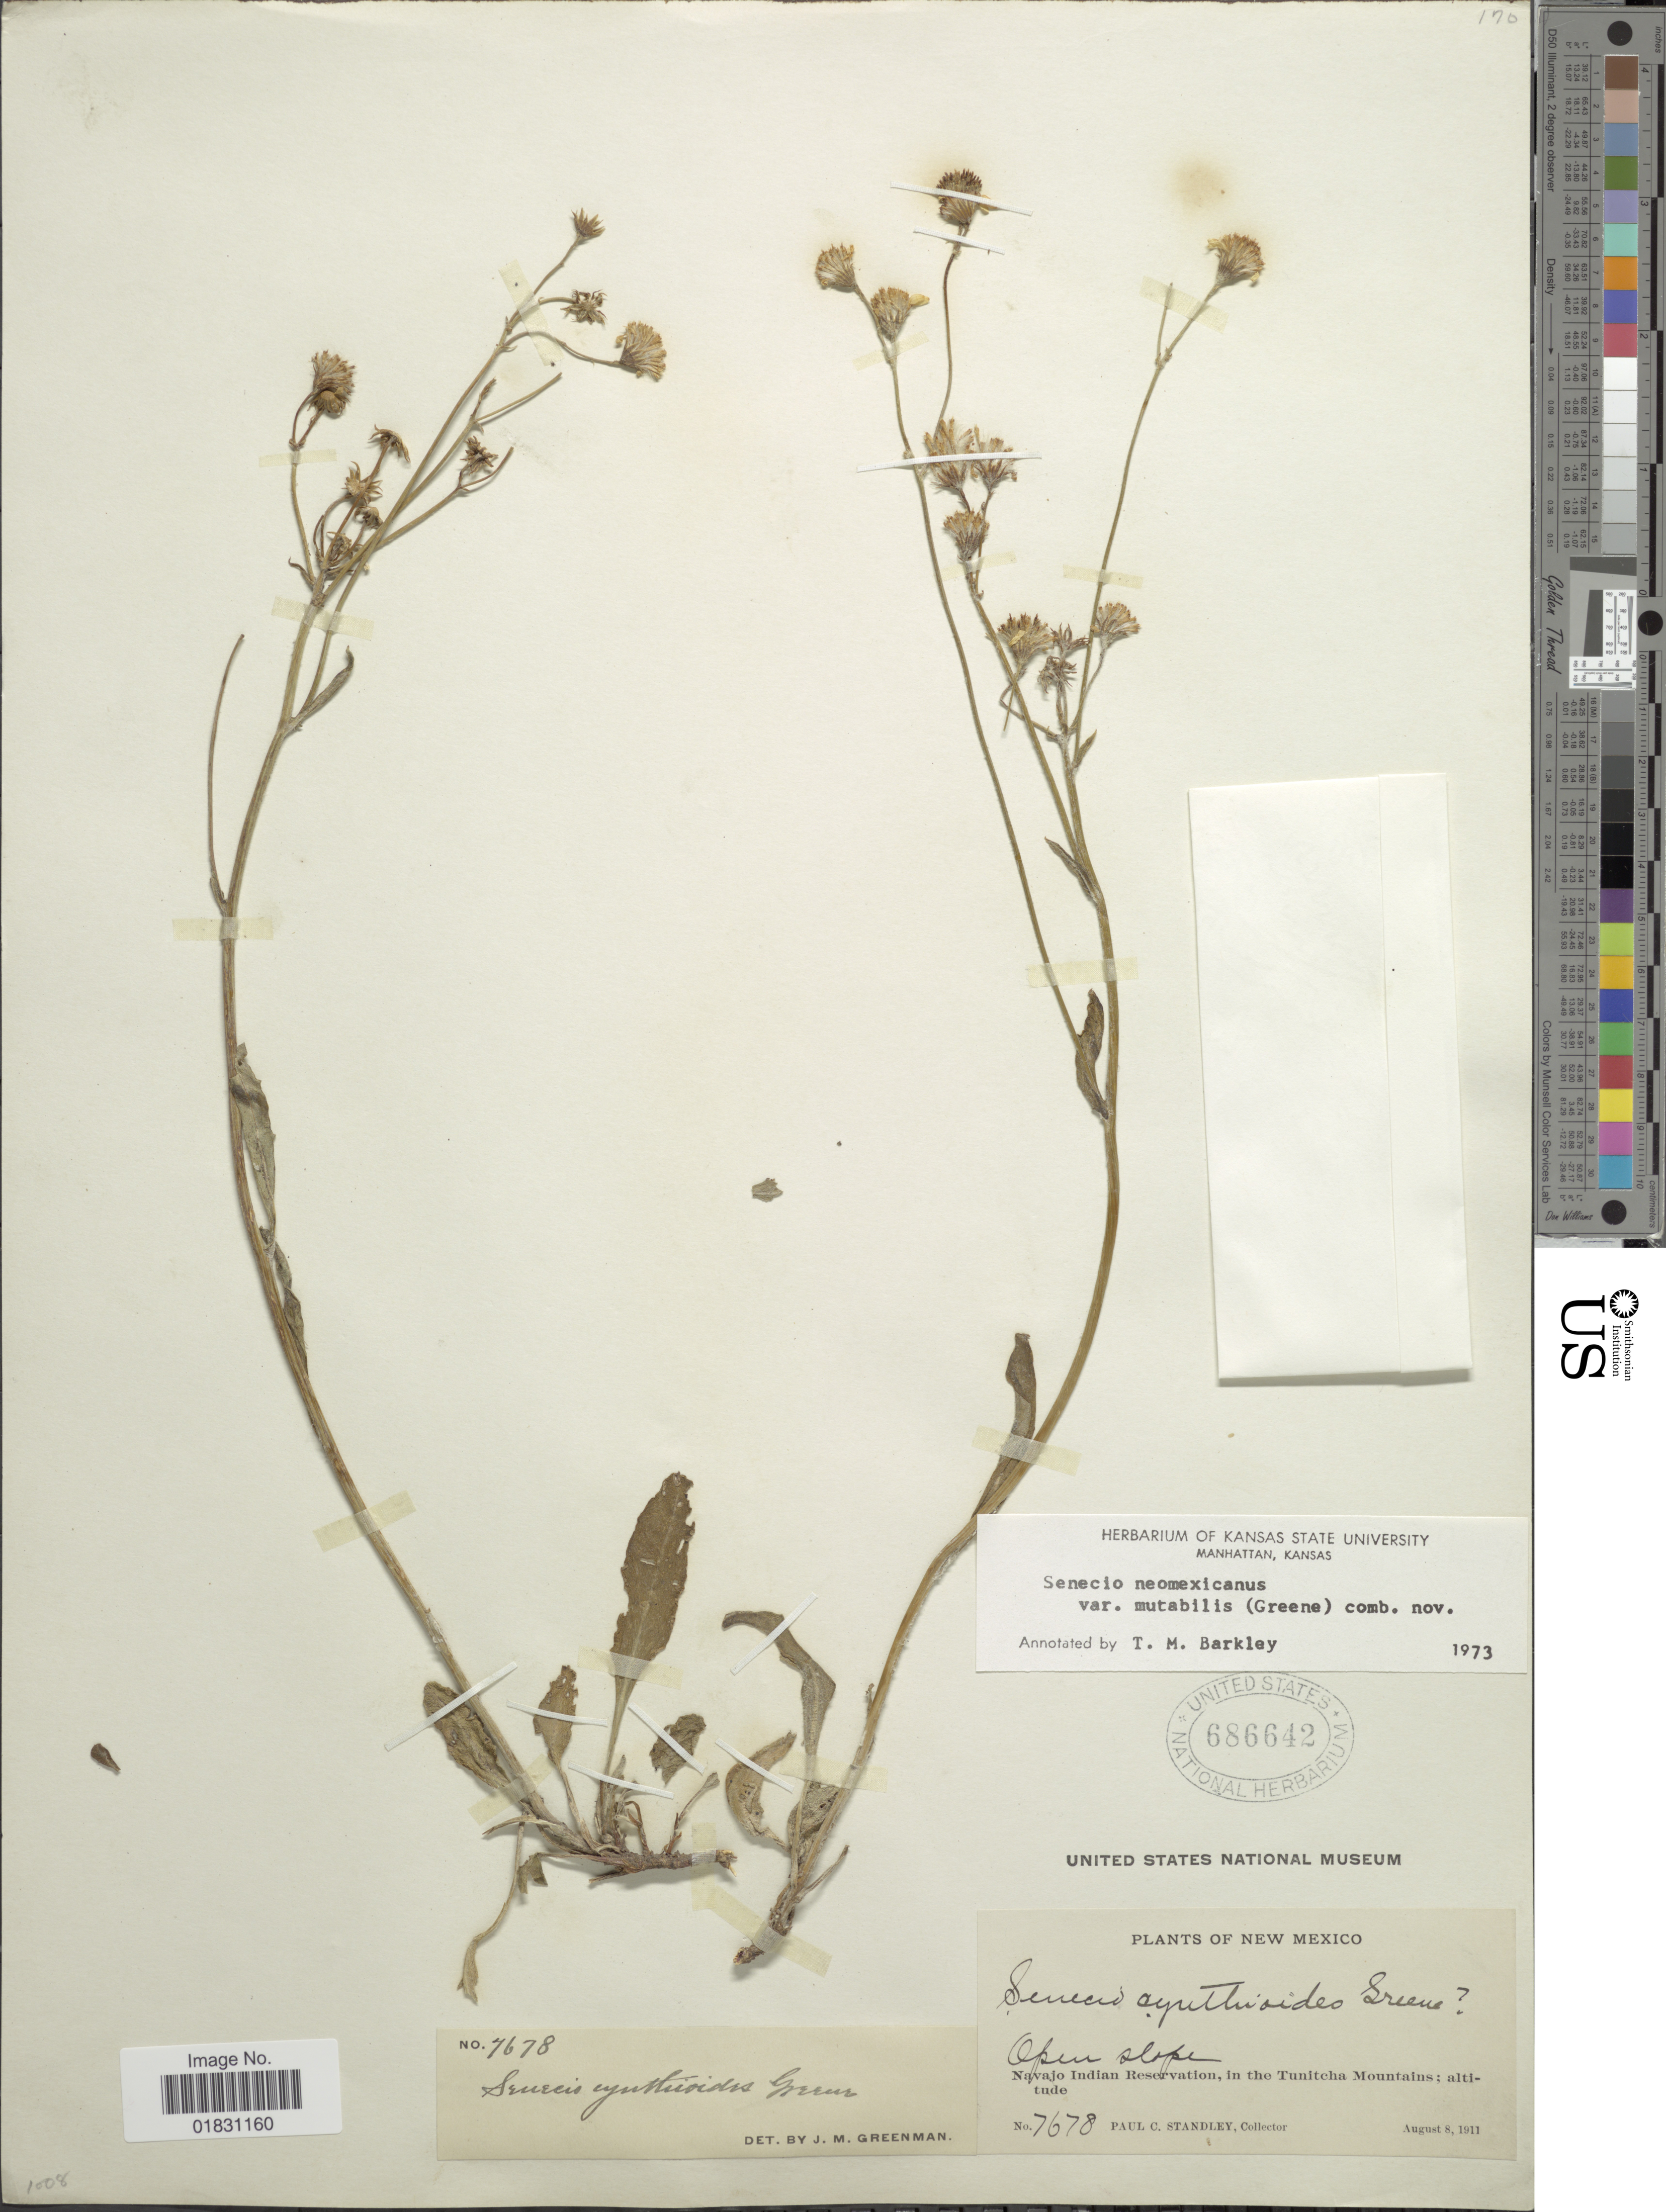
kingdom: Plantae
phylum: Tracheophyta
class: Magnoliopsida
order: Asterales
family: Asteraceae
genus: Packera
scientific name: Packera neomexicana var. mutabilis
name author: (Greene) W.A. Weber & Á. Löve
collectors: P. C. Standley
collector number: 7678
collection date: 1911-08-08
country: United States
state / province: New Mexico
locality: Open slope, Navajo Indian Reservation, in the Tunitcha Mountains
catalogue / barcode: US 686642